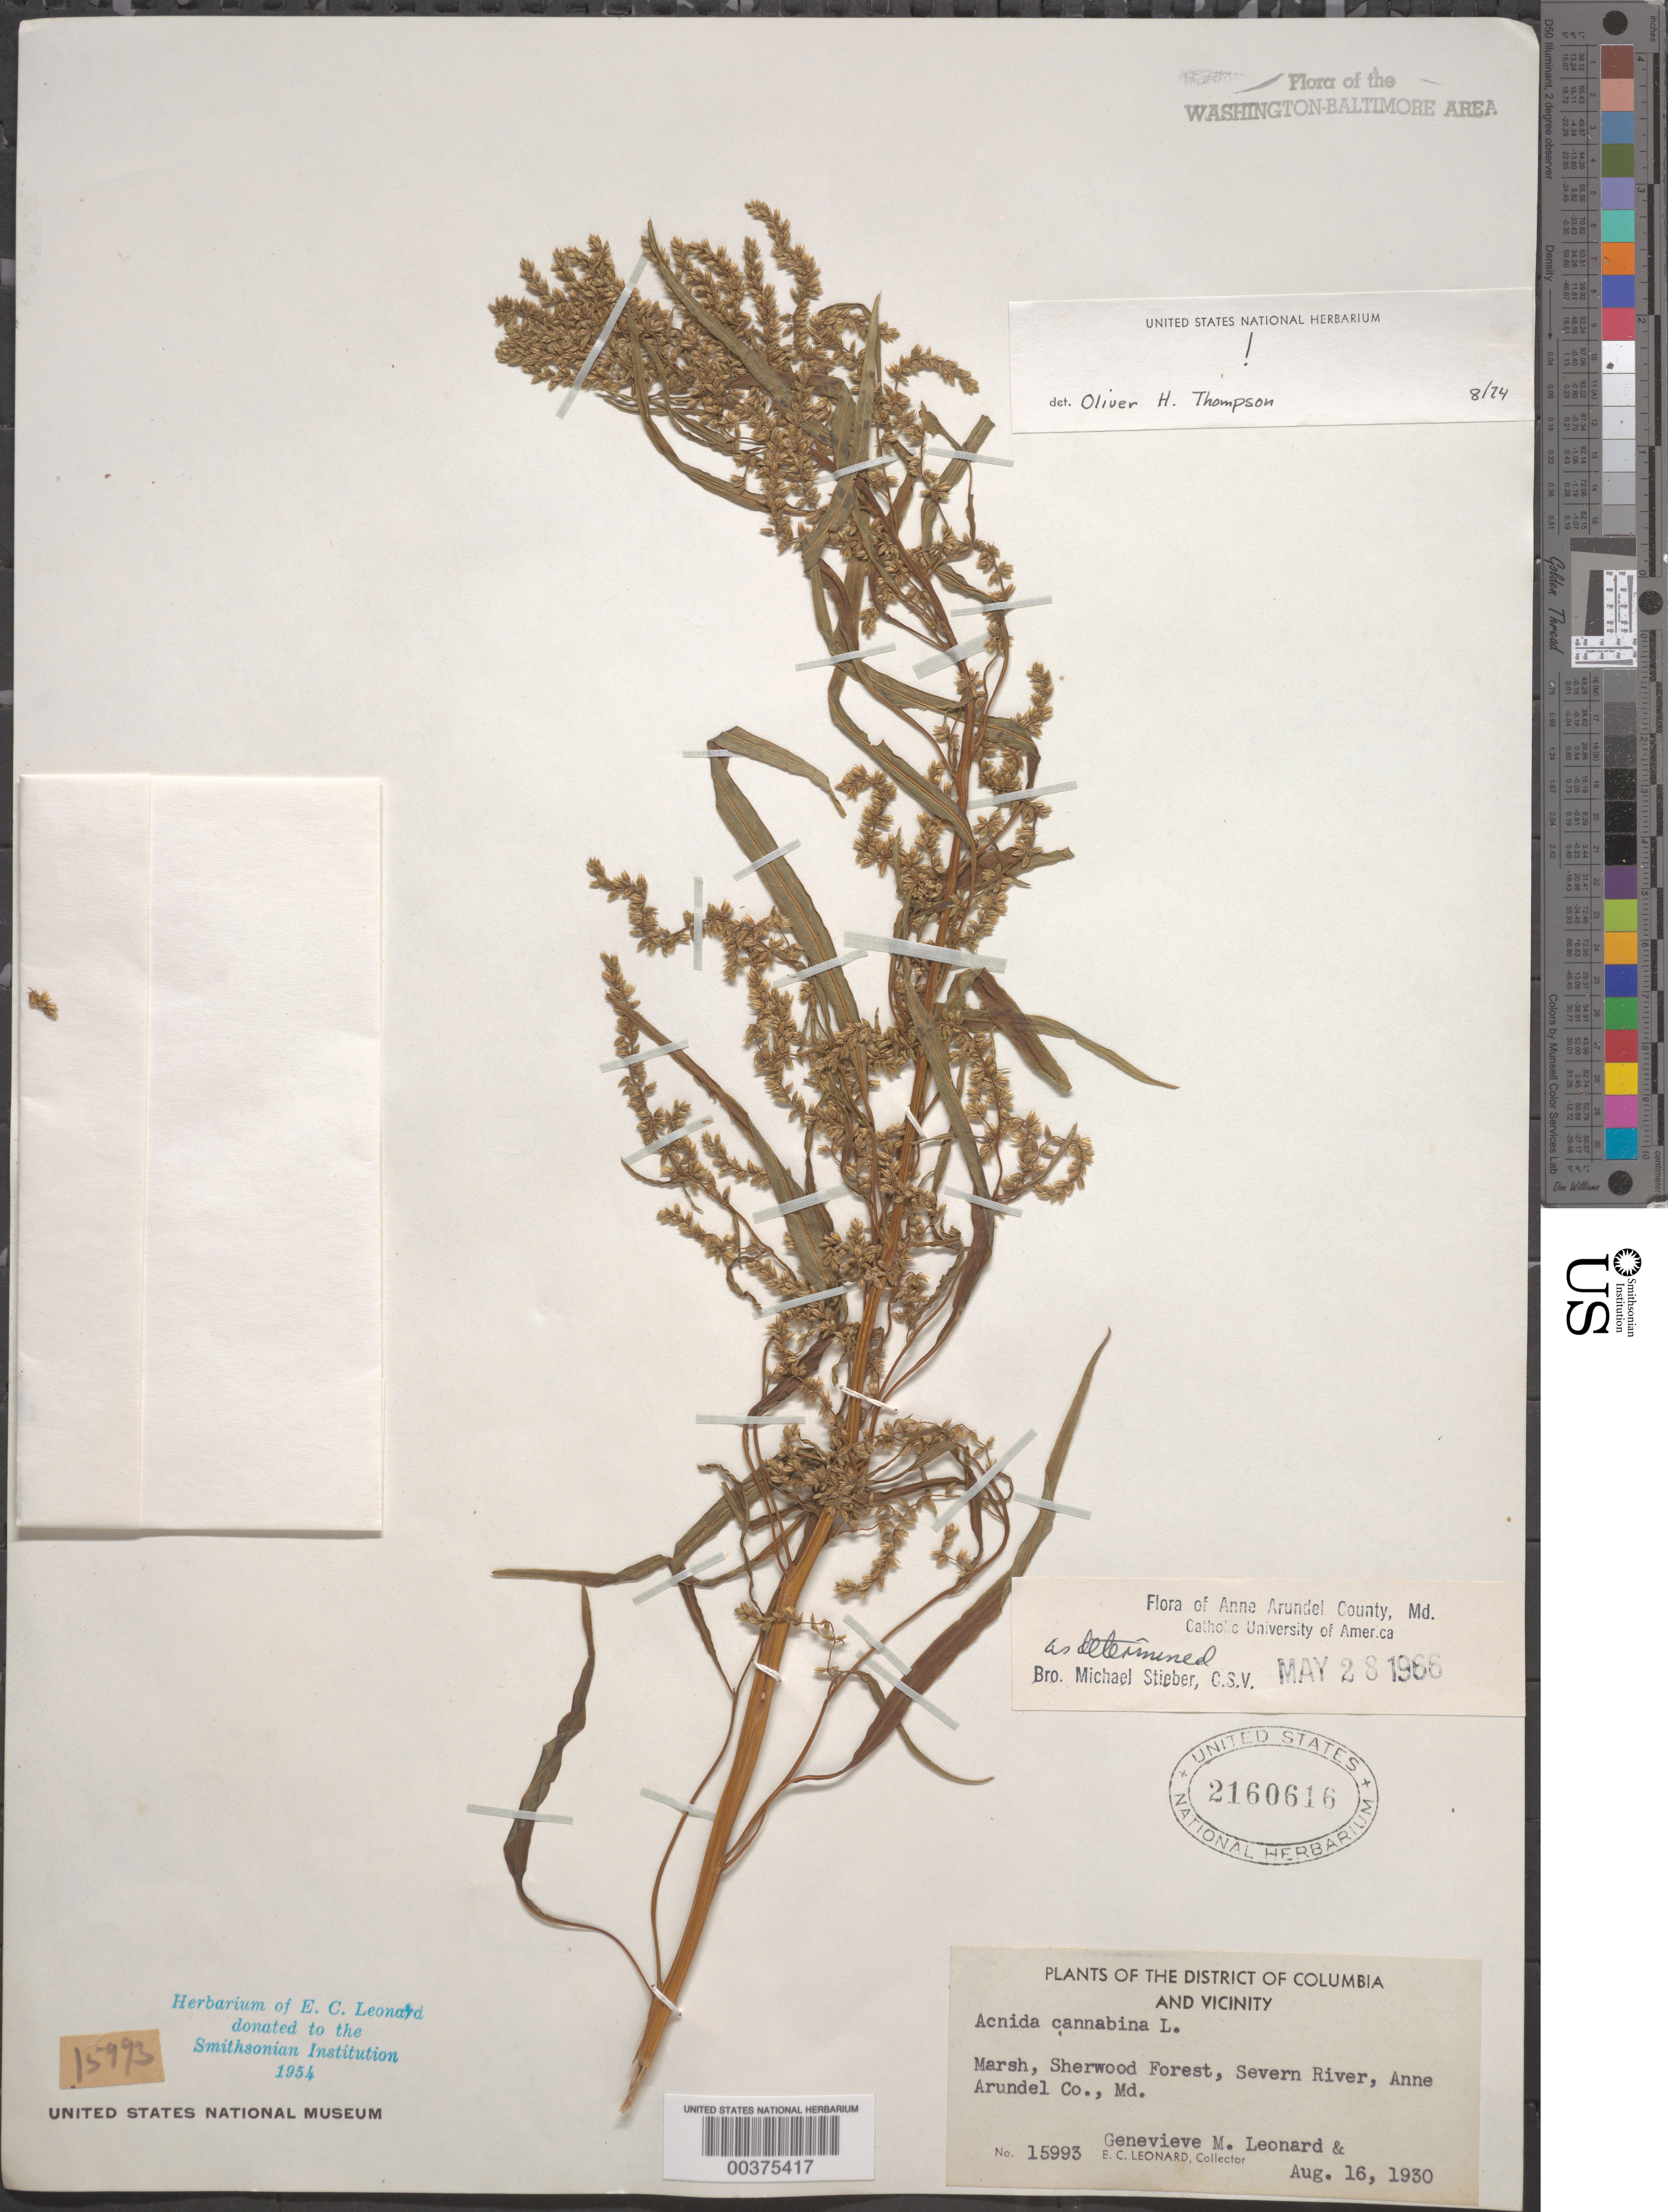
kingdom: Plantae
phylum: Tracheophyta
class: Magnoliopsida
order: Caryophyllales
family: Amaranthaceae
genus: Amaranthus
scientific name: Amaranthus cannabinus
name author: (L.) E.G. F. Sauer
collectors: E. C. Leonard & G. M. Leonard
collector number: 15993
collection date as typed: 16 Aug 1930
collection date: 1930-08-16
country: United States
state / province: Maryland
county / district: Anne Arundel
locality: Sherwood Forest, Severn River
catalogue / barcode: US 2160616